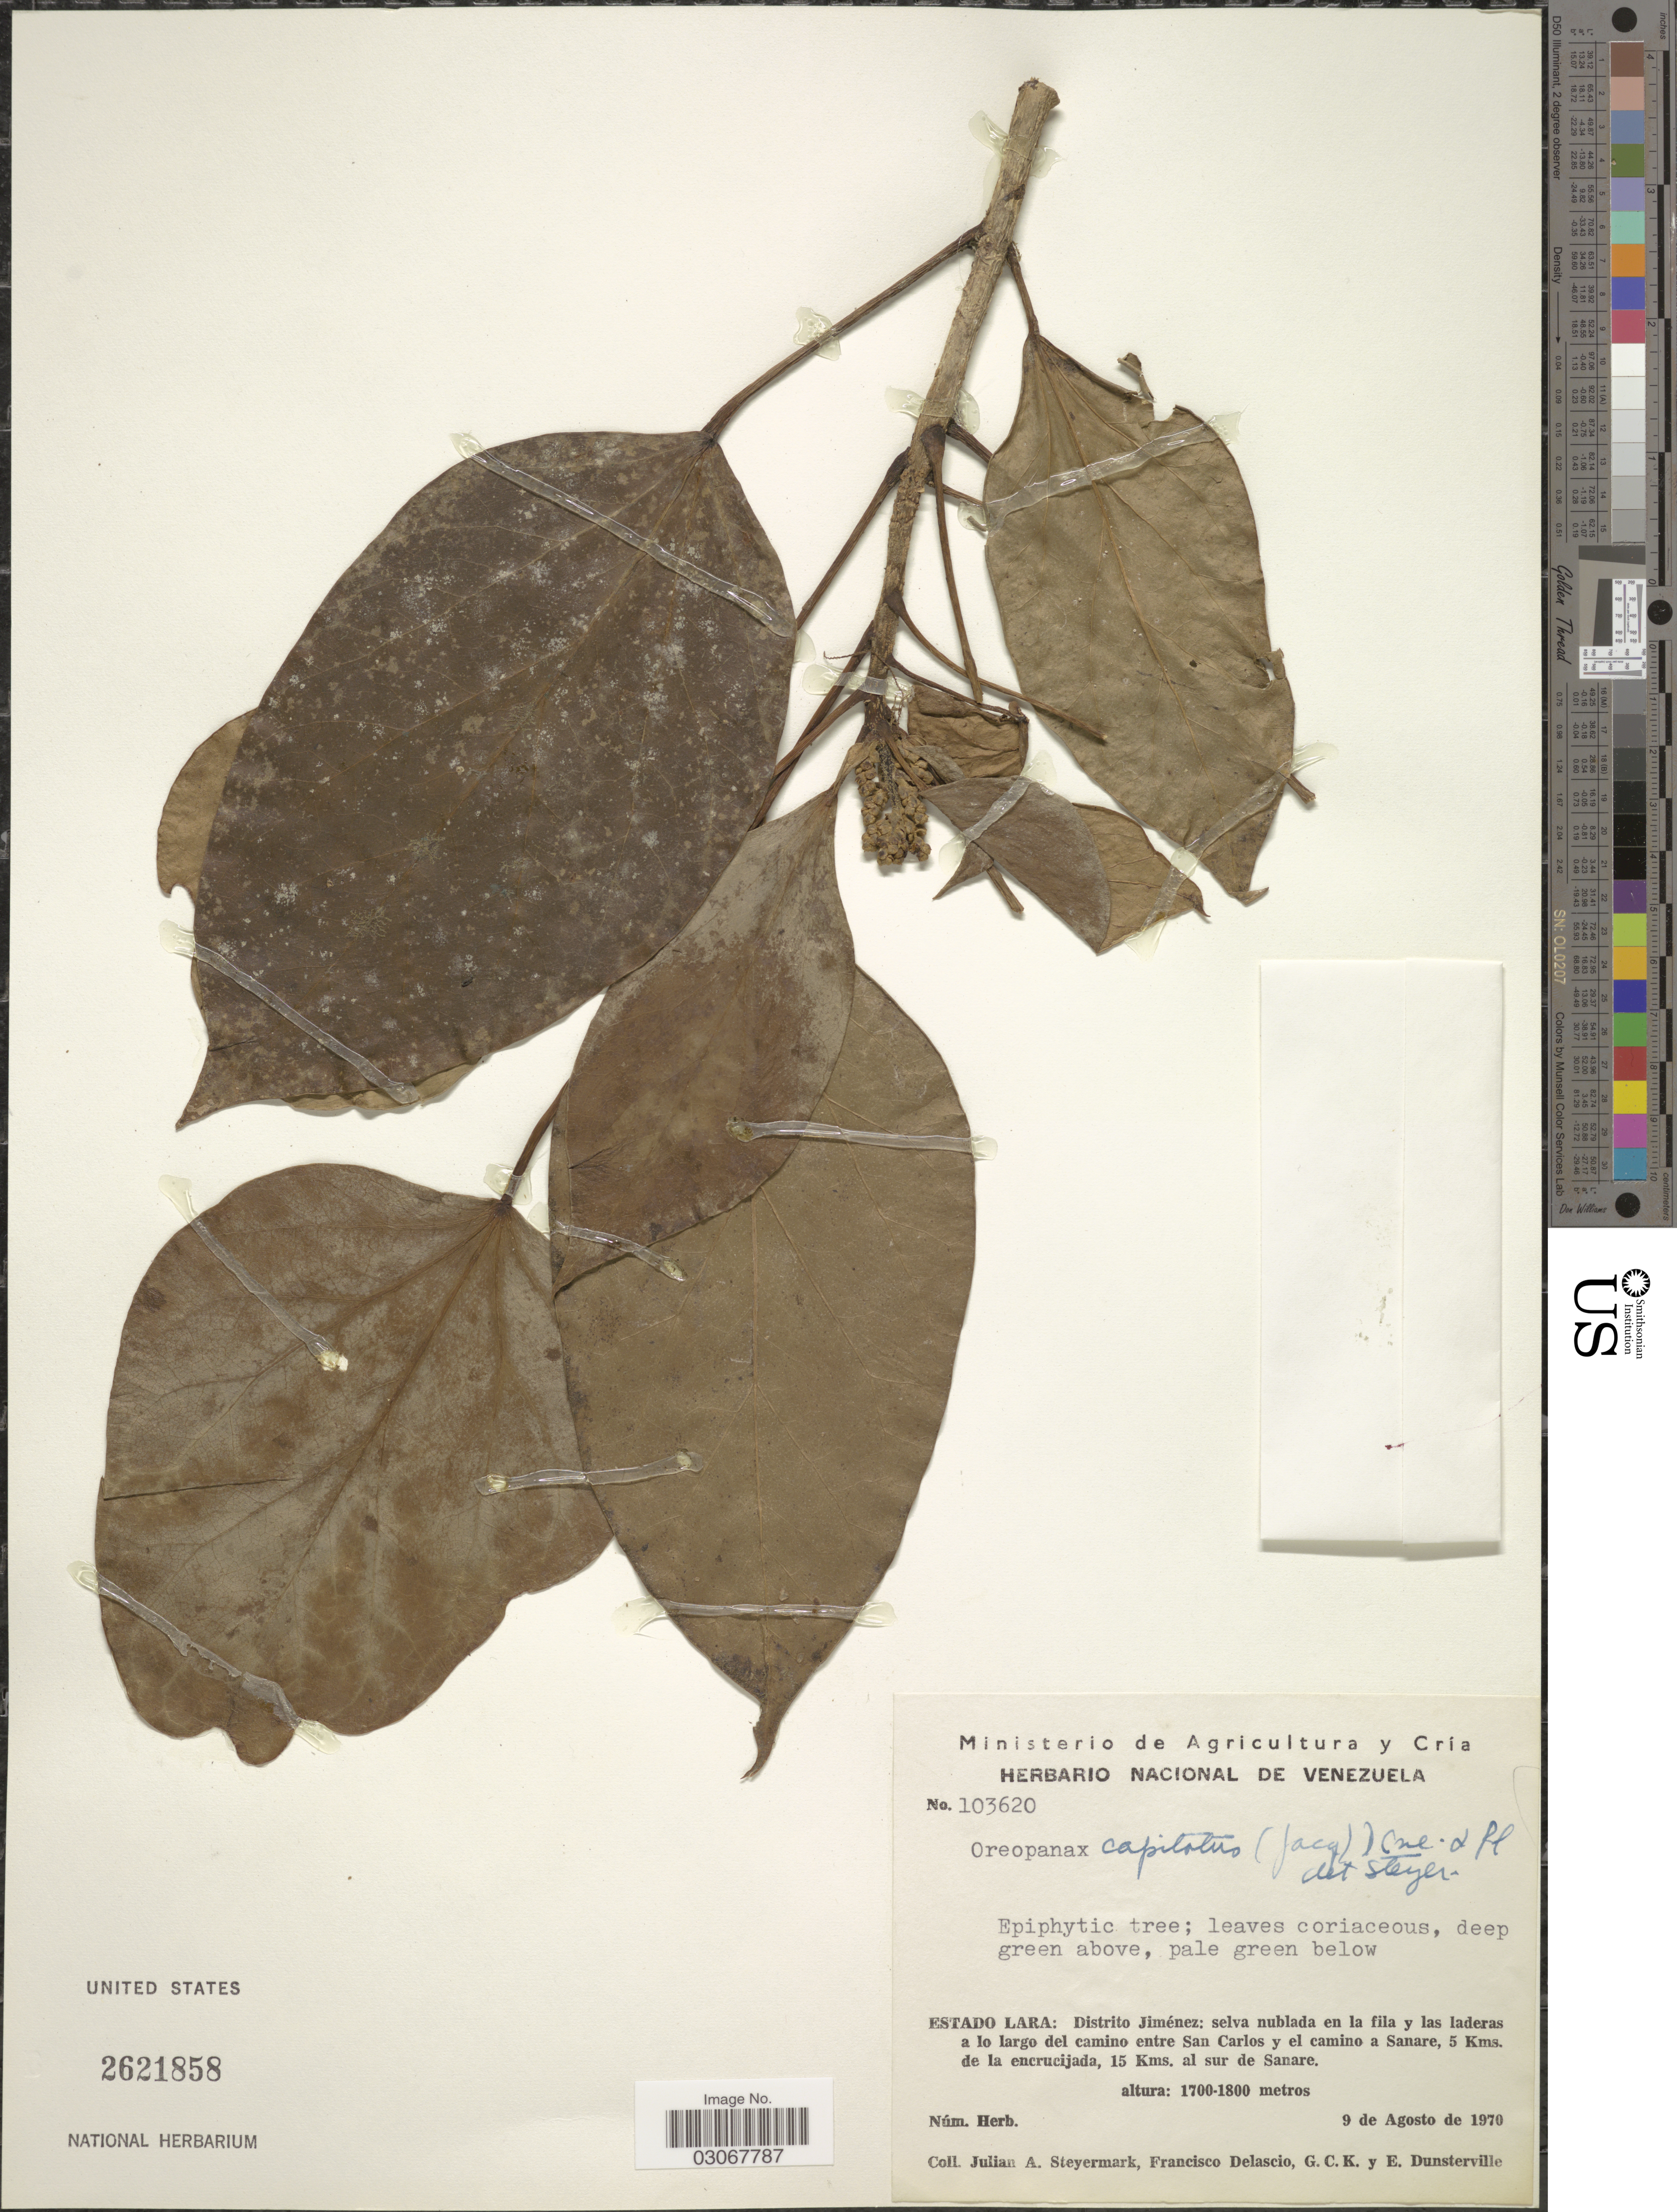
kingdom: Plantae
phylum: Tracheophyta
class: Magnoliopsida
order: Apiales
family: Araliaceae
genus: Oreopanax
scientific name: Oreopanax capitatus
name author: (Jacq.) Decne. & Planch.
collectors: J. Steyermark, F. Delascio C., G. C. K. Dunsterville & E. Dunsterville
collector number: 103620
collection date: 1970-08-09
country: Venezuela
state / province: Lara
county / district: Jiménez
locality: Distrito Jiménez: selva nublada en la fila y las laderas a lo largo del camino entre San Carlos y el camino a Sanare, 5 Kms. de la encrucijada, 15 Kms. al sur de Sanare.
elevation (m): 1700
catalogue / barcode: US 2621858